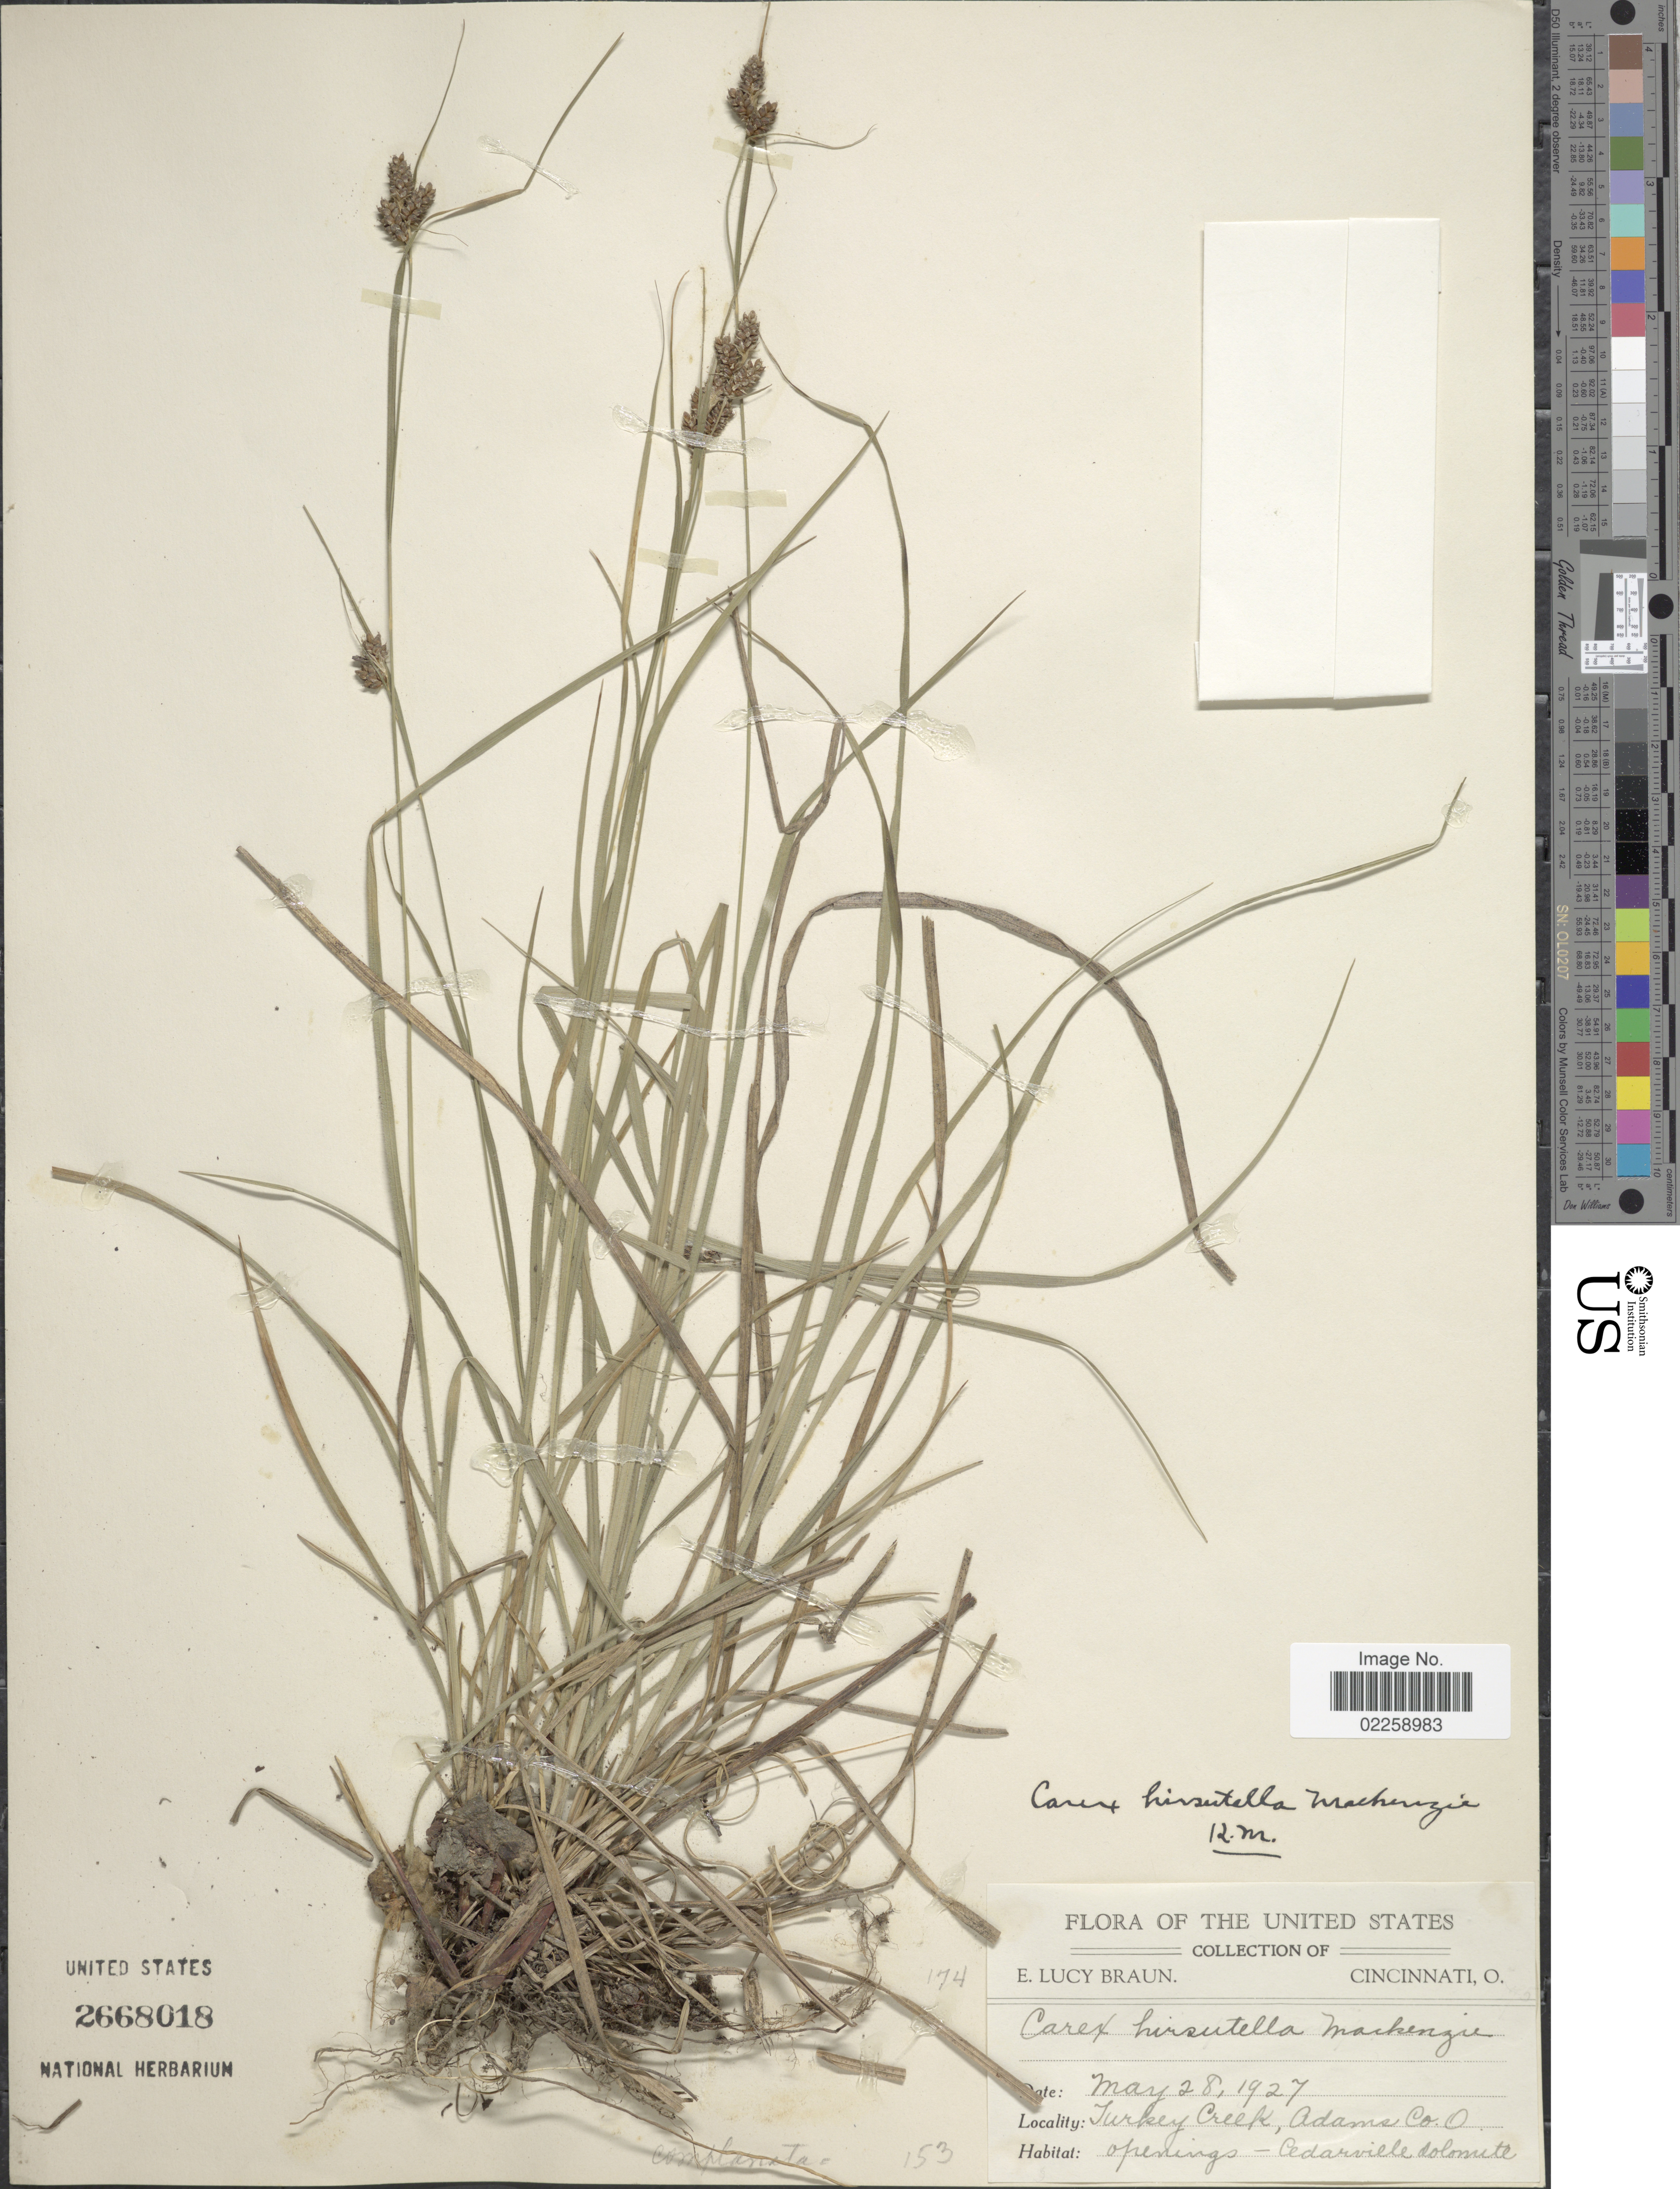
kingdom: Plantae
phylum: Tracheophyta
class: Liliopsida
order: Poales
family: Cyperaceae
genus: Carex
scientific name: Carex complanata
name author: Torr. & Hook.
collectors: E. L. Braun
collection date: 1927-05-28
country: United States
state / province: Ohio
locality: Turkey Creek, Adams Co.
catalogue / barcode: US 2668018